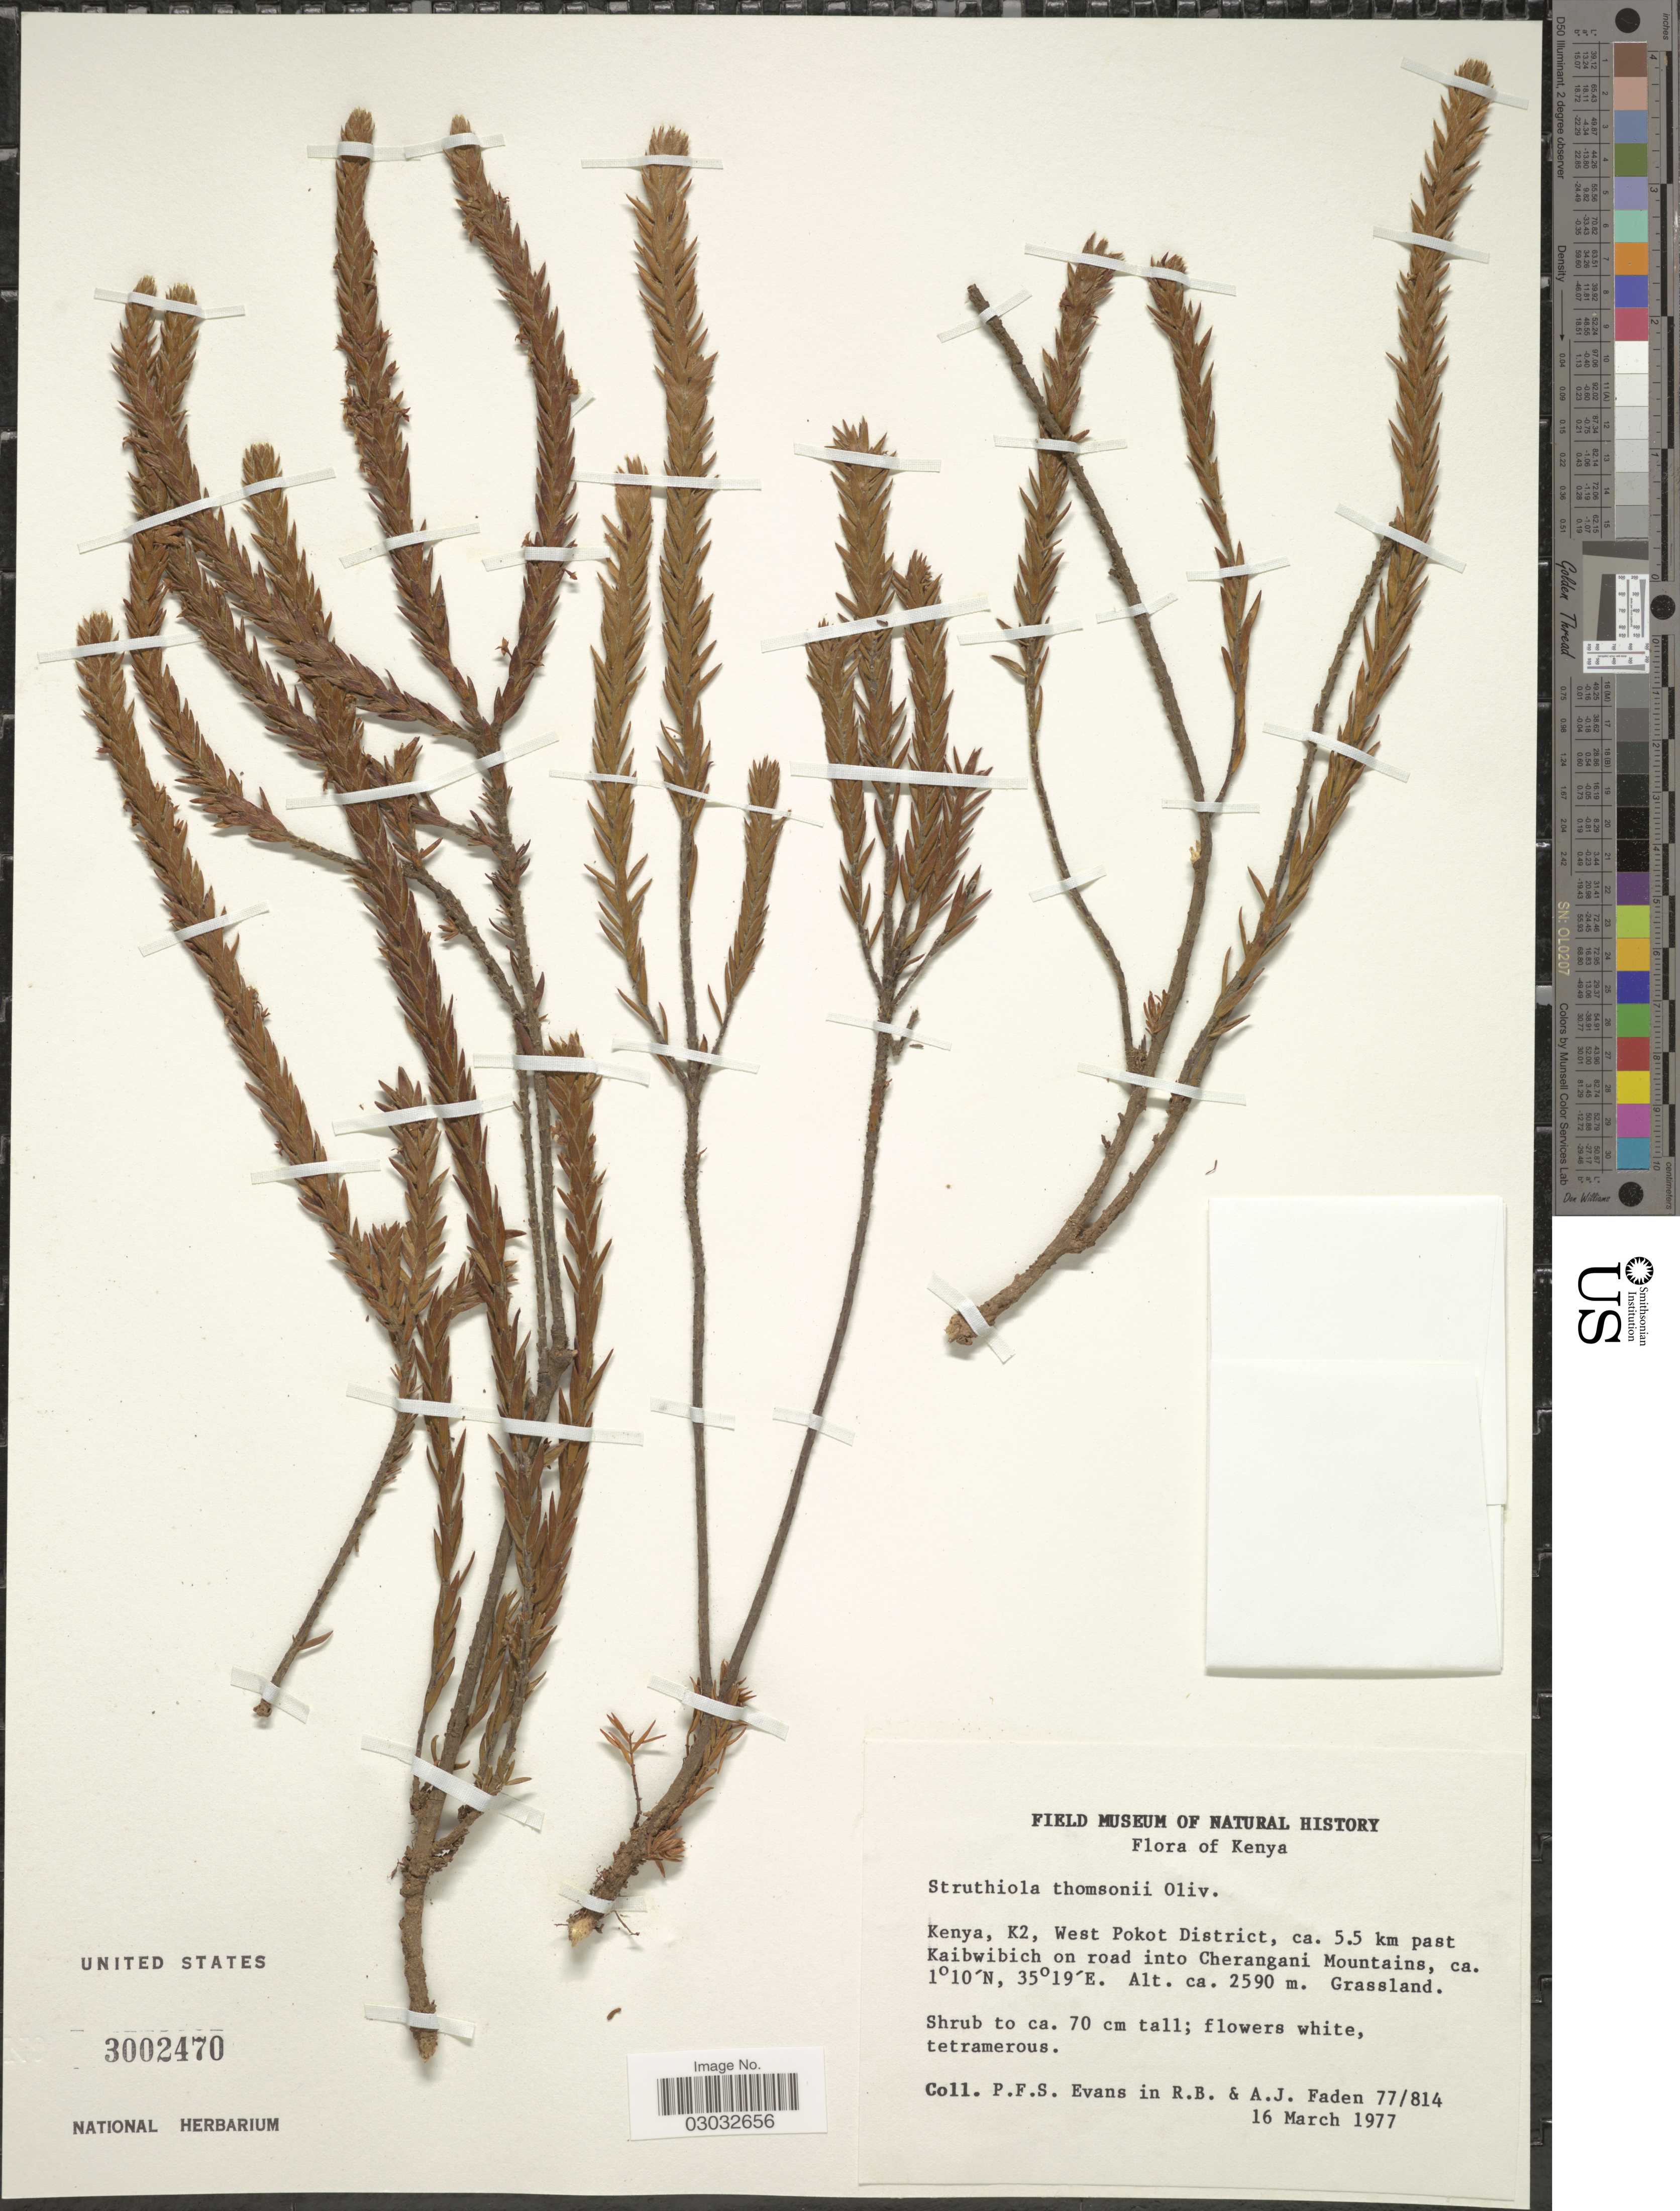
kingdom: Plantae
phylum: Tracheophyta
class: Magnoliopsida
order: Malvales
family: Thymelaeaceae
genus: Struthiola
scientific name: Struthiola thomsonii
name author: Oliv.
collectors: P. Evans, R. B. Faden & A. J. Faden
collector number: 77/814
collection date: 1977-03-16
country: Kenya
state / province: West Pokot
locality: K2, West Pokot District, ca. 5.5 km past Kaibwibich on road into Cherangani Mountains.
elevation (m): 2590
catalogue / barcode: US 3002470